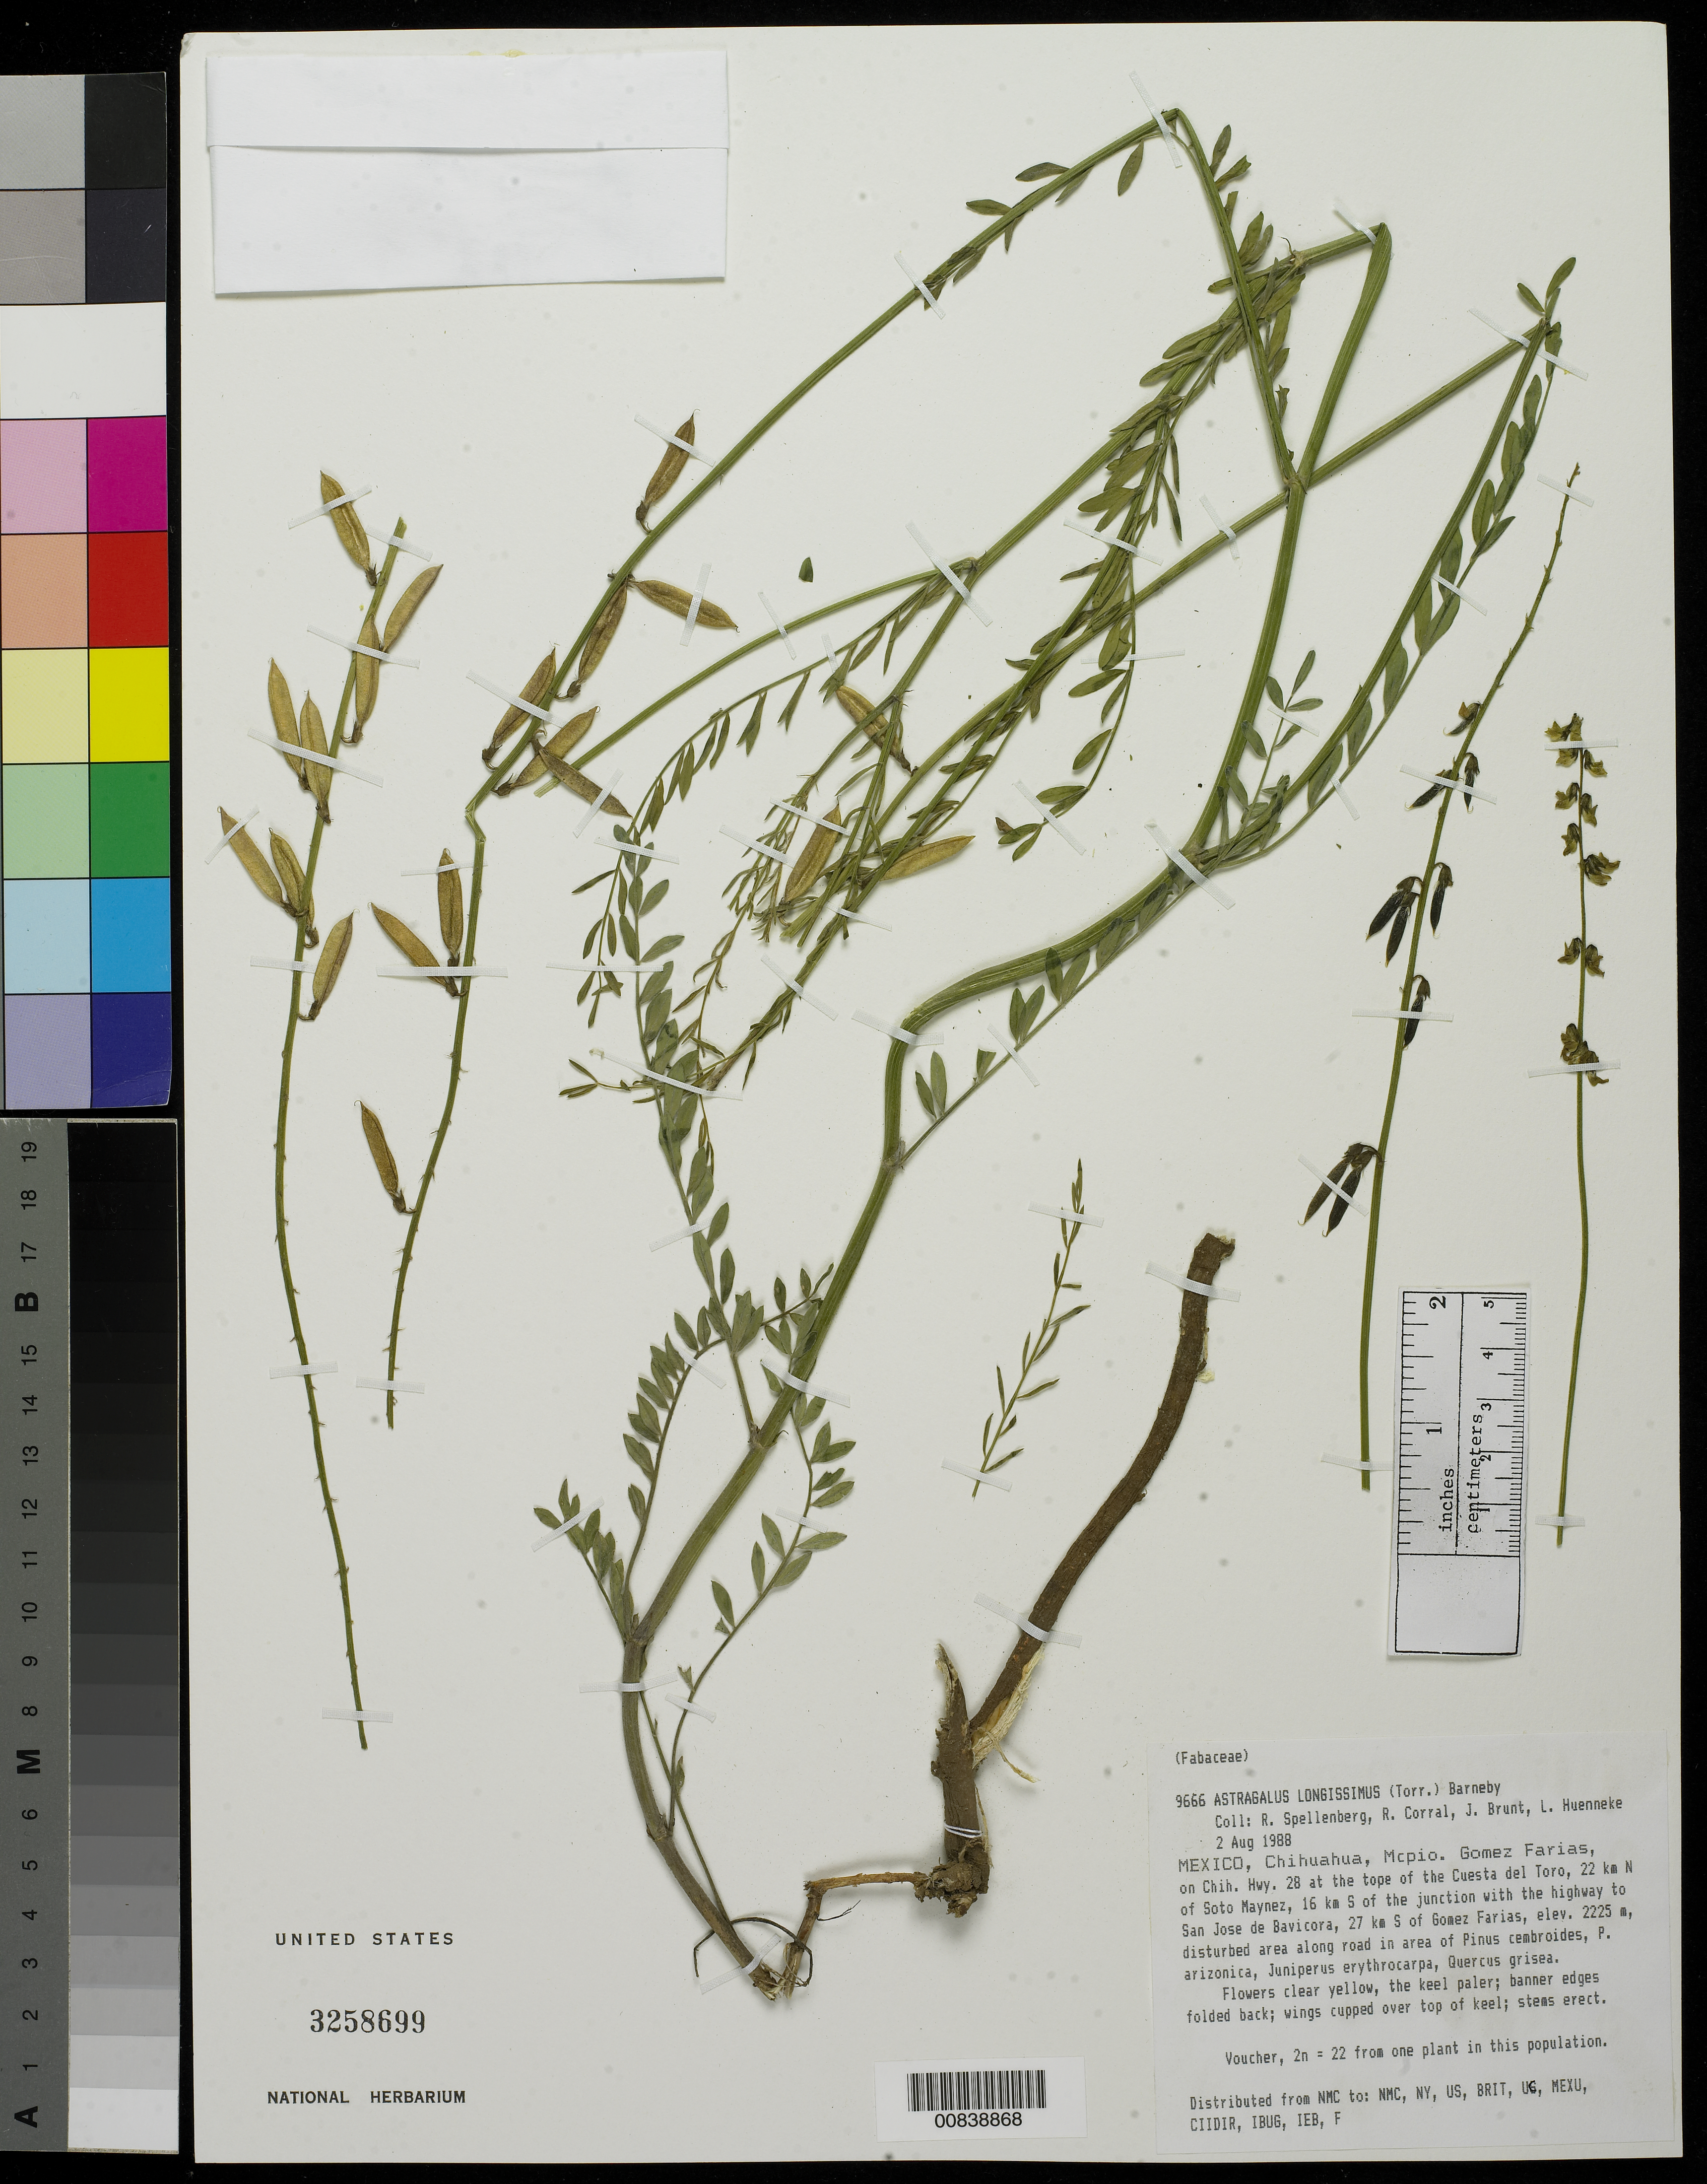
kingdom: Plantae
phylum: Tracheophyta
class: Magnoliopsida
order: Fabales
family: Fabaceae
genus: Astragalus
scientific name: Astragalus longissimus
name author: (M.E. Jones) Barneby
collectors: R. W. Spellenberg, R. Corral, J. Brunt & L. Huenneke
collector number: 9666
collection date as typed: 02 Aug 1988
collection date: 1988-08-02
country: Mexico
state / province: Chihuahua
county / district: Gómez Farías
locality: Chihuahua hwy 28 at the top of the Cuesta del Toro, 22 km N of Soto Maynez, 16 km S of junction with the hwy to San José de Bavicora, 27 km S of Gómez Farías.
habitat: Disturbed area along road in area of Pinus cembroides, P. arizonica, Juniperus erythrocarpa, Quercus grisea.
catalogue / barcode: US 3258699